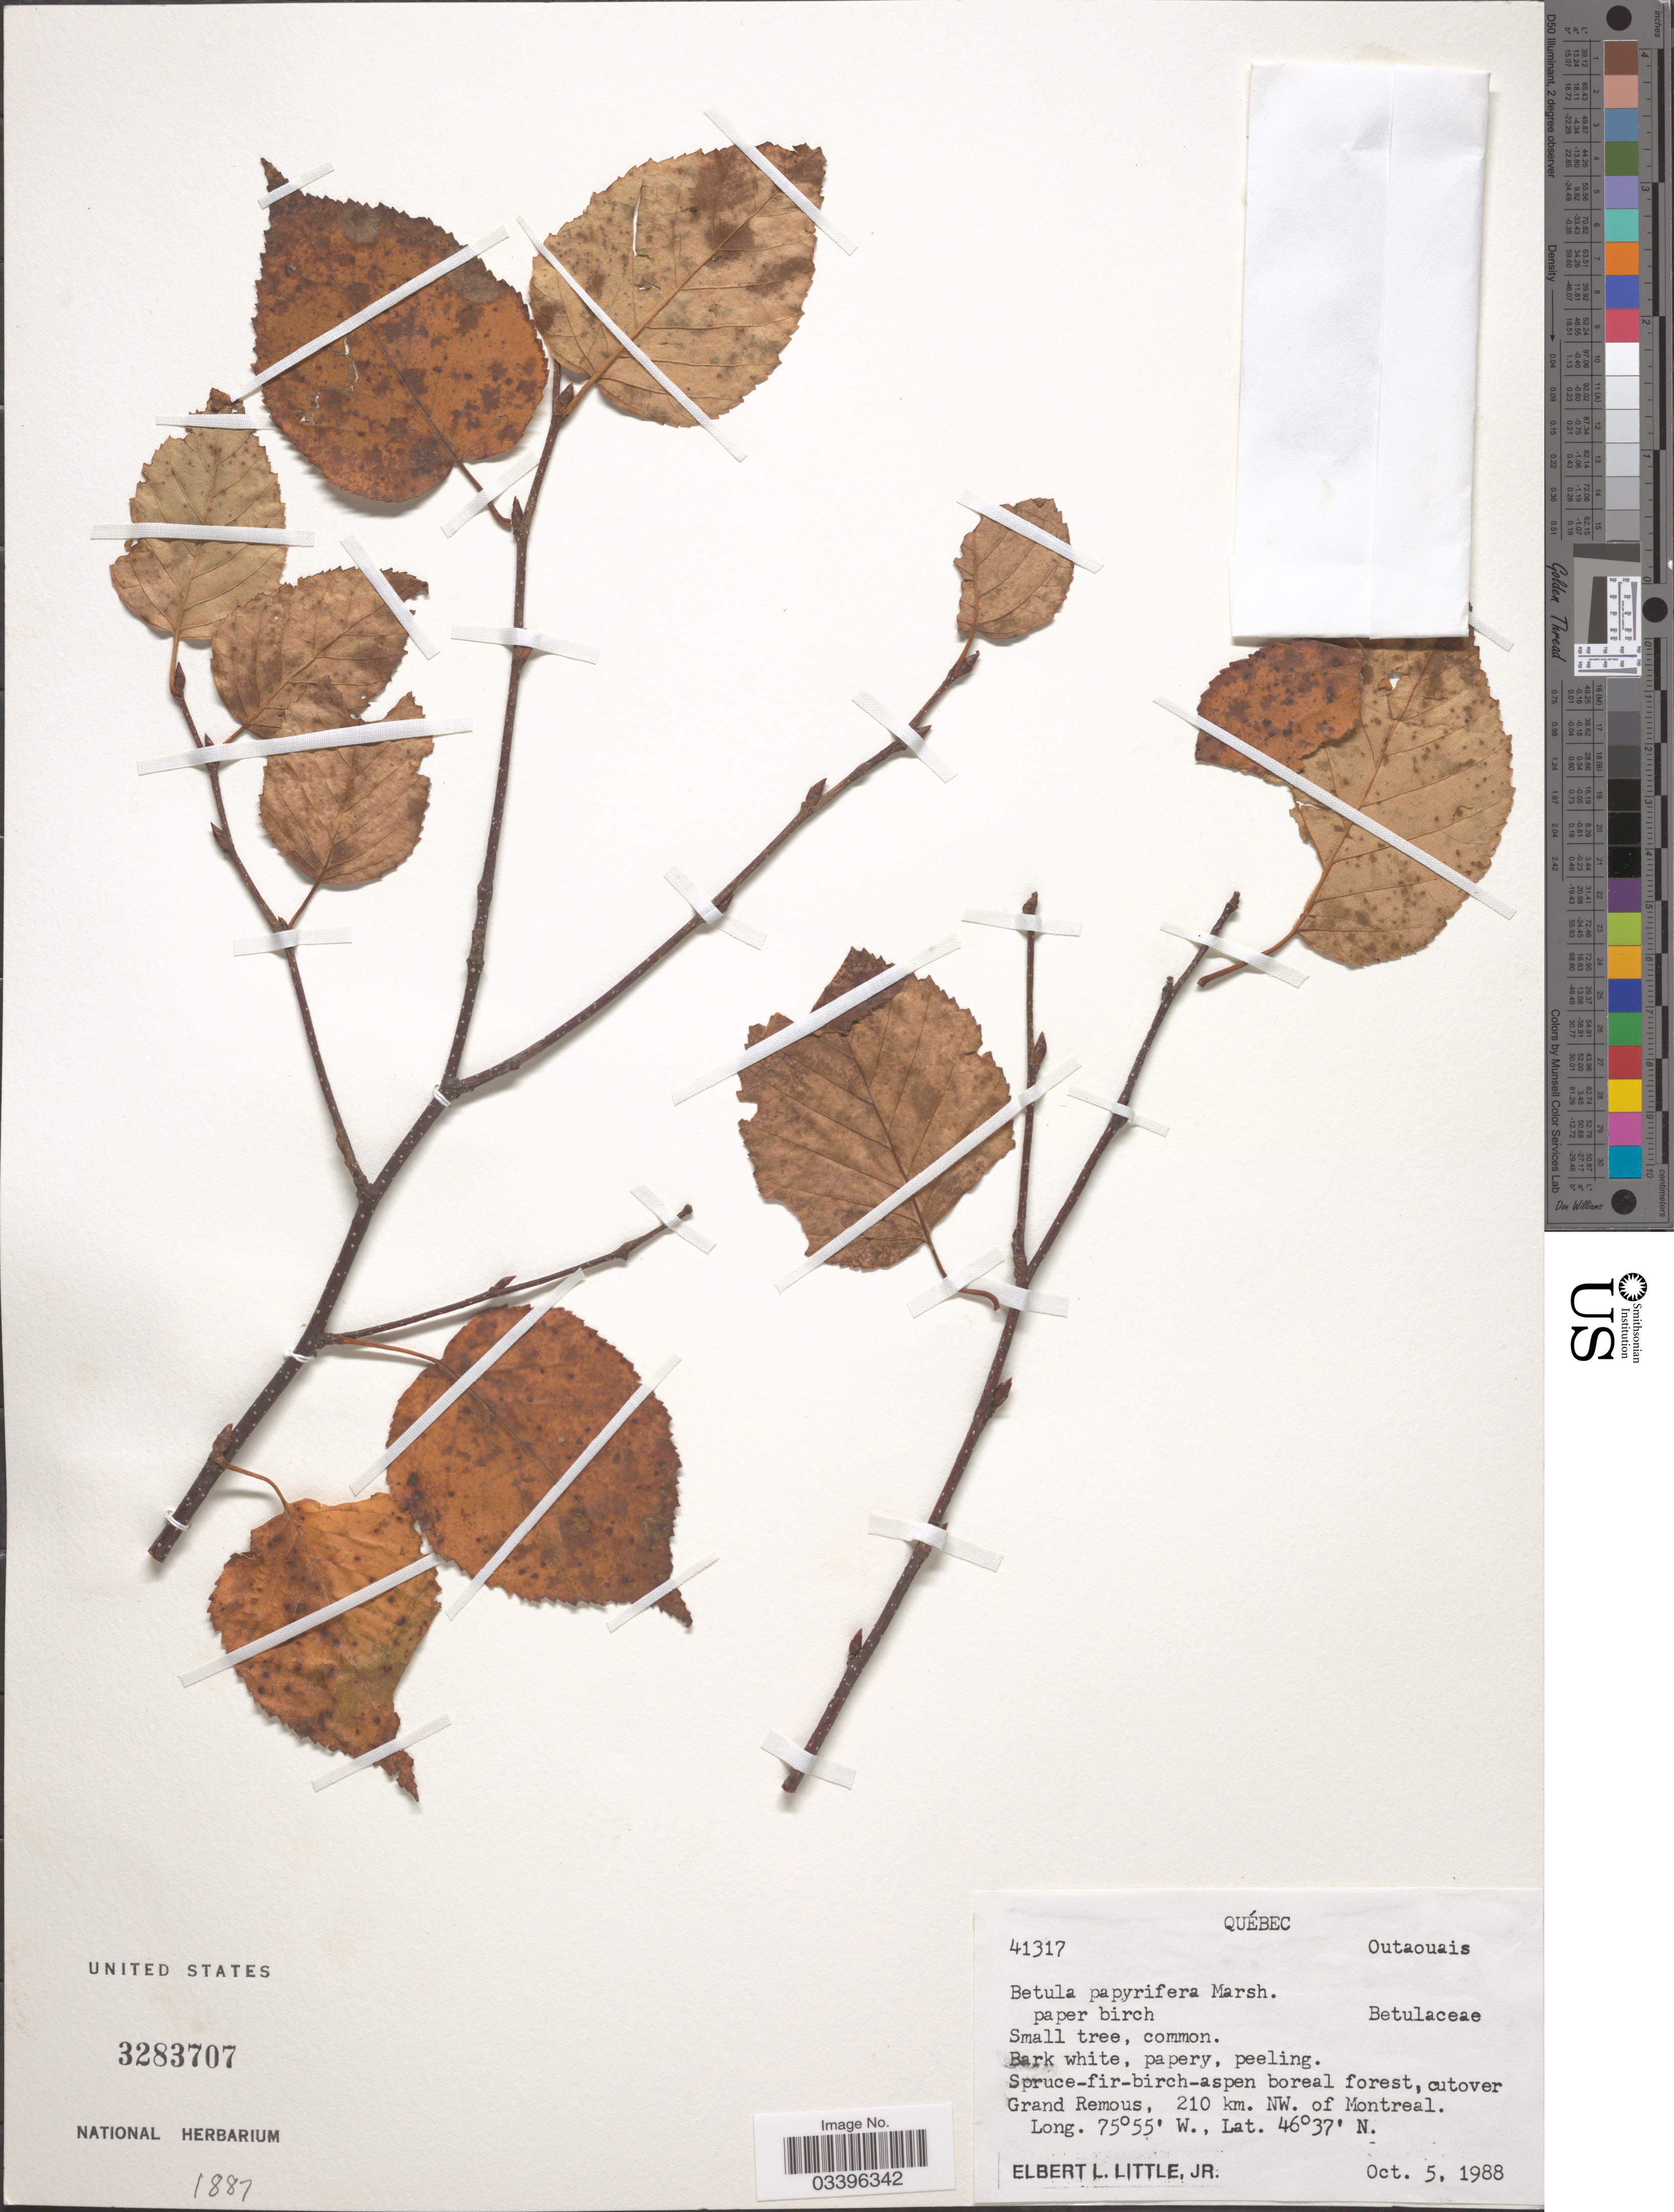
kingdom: Plantae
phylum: Tracheophyta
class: Magnoliopsida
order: Fagales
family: Betulaceae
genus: Betula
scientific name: Betula papyrifera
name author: Marshall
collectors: E. L. Little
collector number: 41317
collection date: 1988-10-05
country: Canada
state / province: Quebec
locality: Outaouais. Cutover Grand Remous, 210 km. NW. of Montreal.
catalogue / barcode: US 3283707